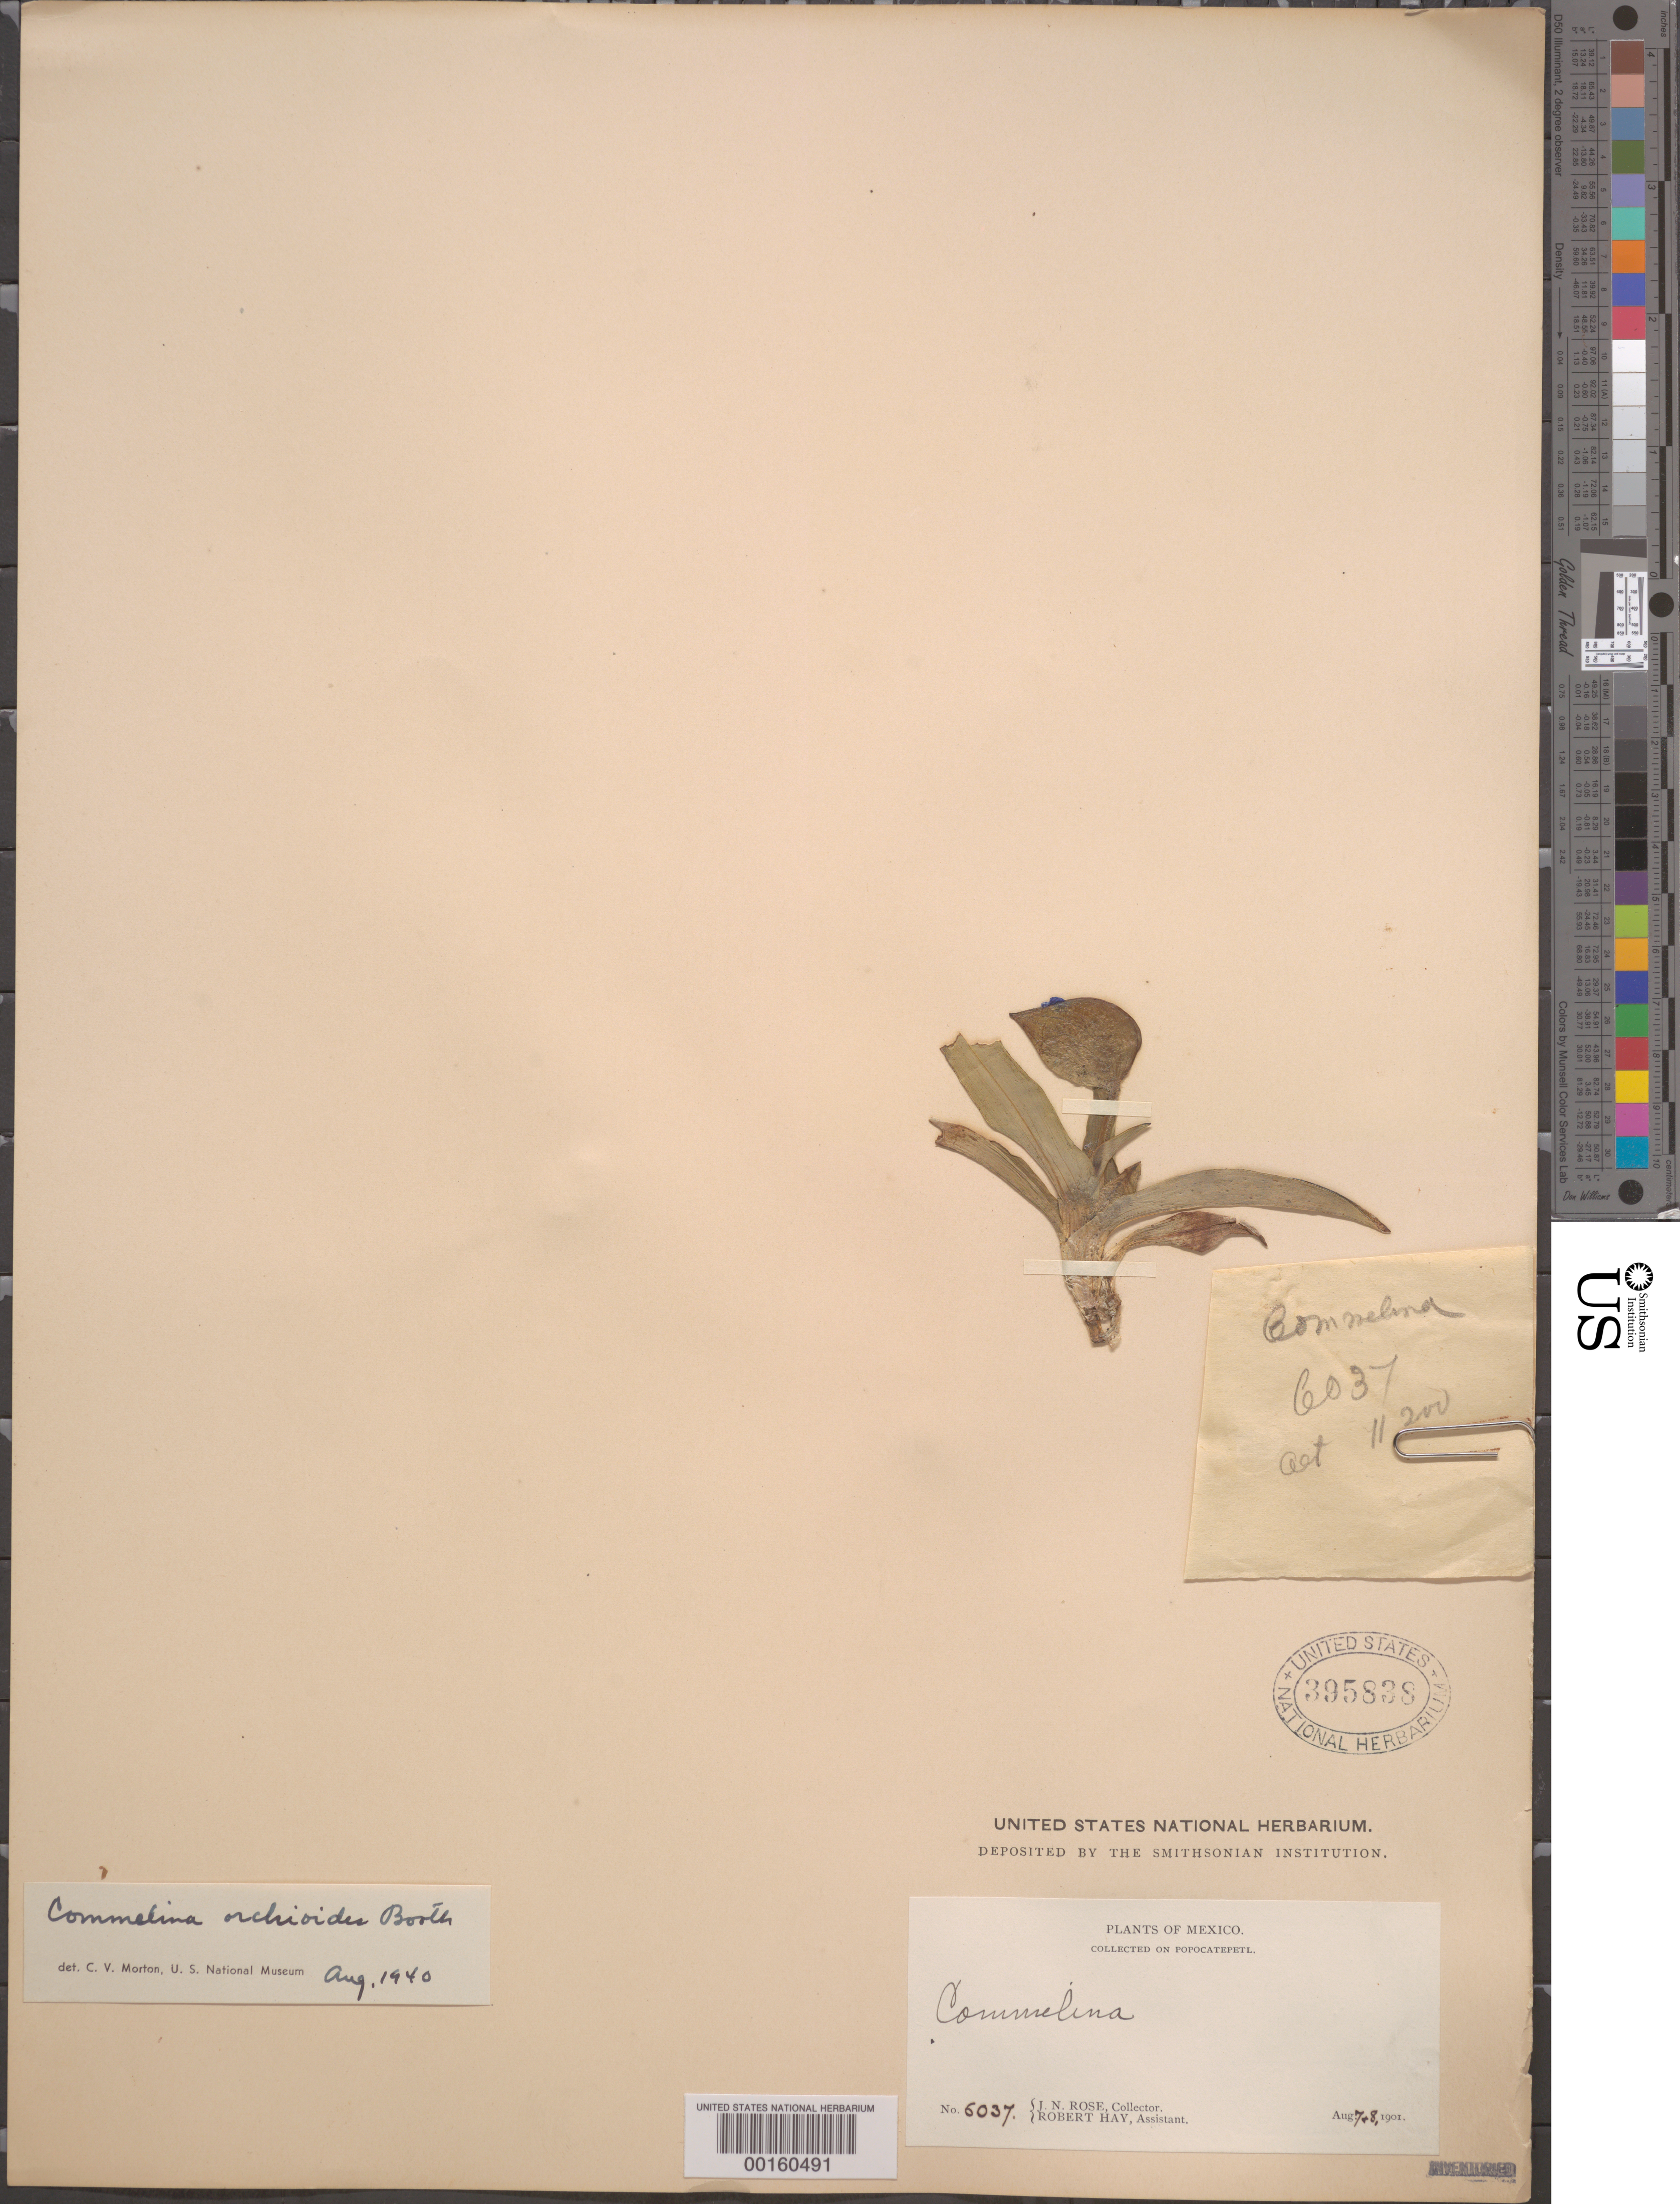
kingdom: Plantae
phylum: Tracheophyta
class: Liliopsida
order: Commelinales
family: Commelinaceae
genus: Commelina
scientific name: Commelina elliptica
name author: Kunth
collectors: J. N. Rose & R. H. Hay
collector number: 6037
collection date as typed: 07 Aug 1901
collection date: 1901-08-07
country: Mexico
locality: Popocatepetl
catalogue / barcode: US 395838